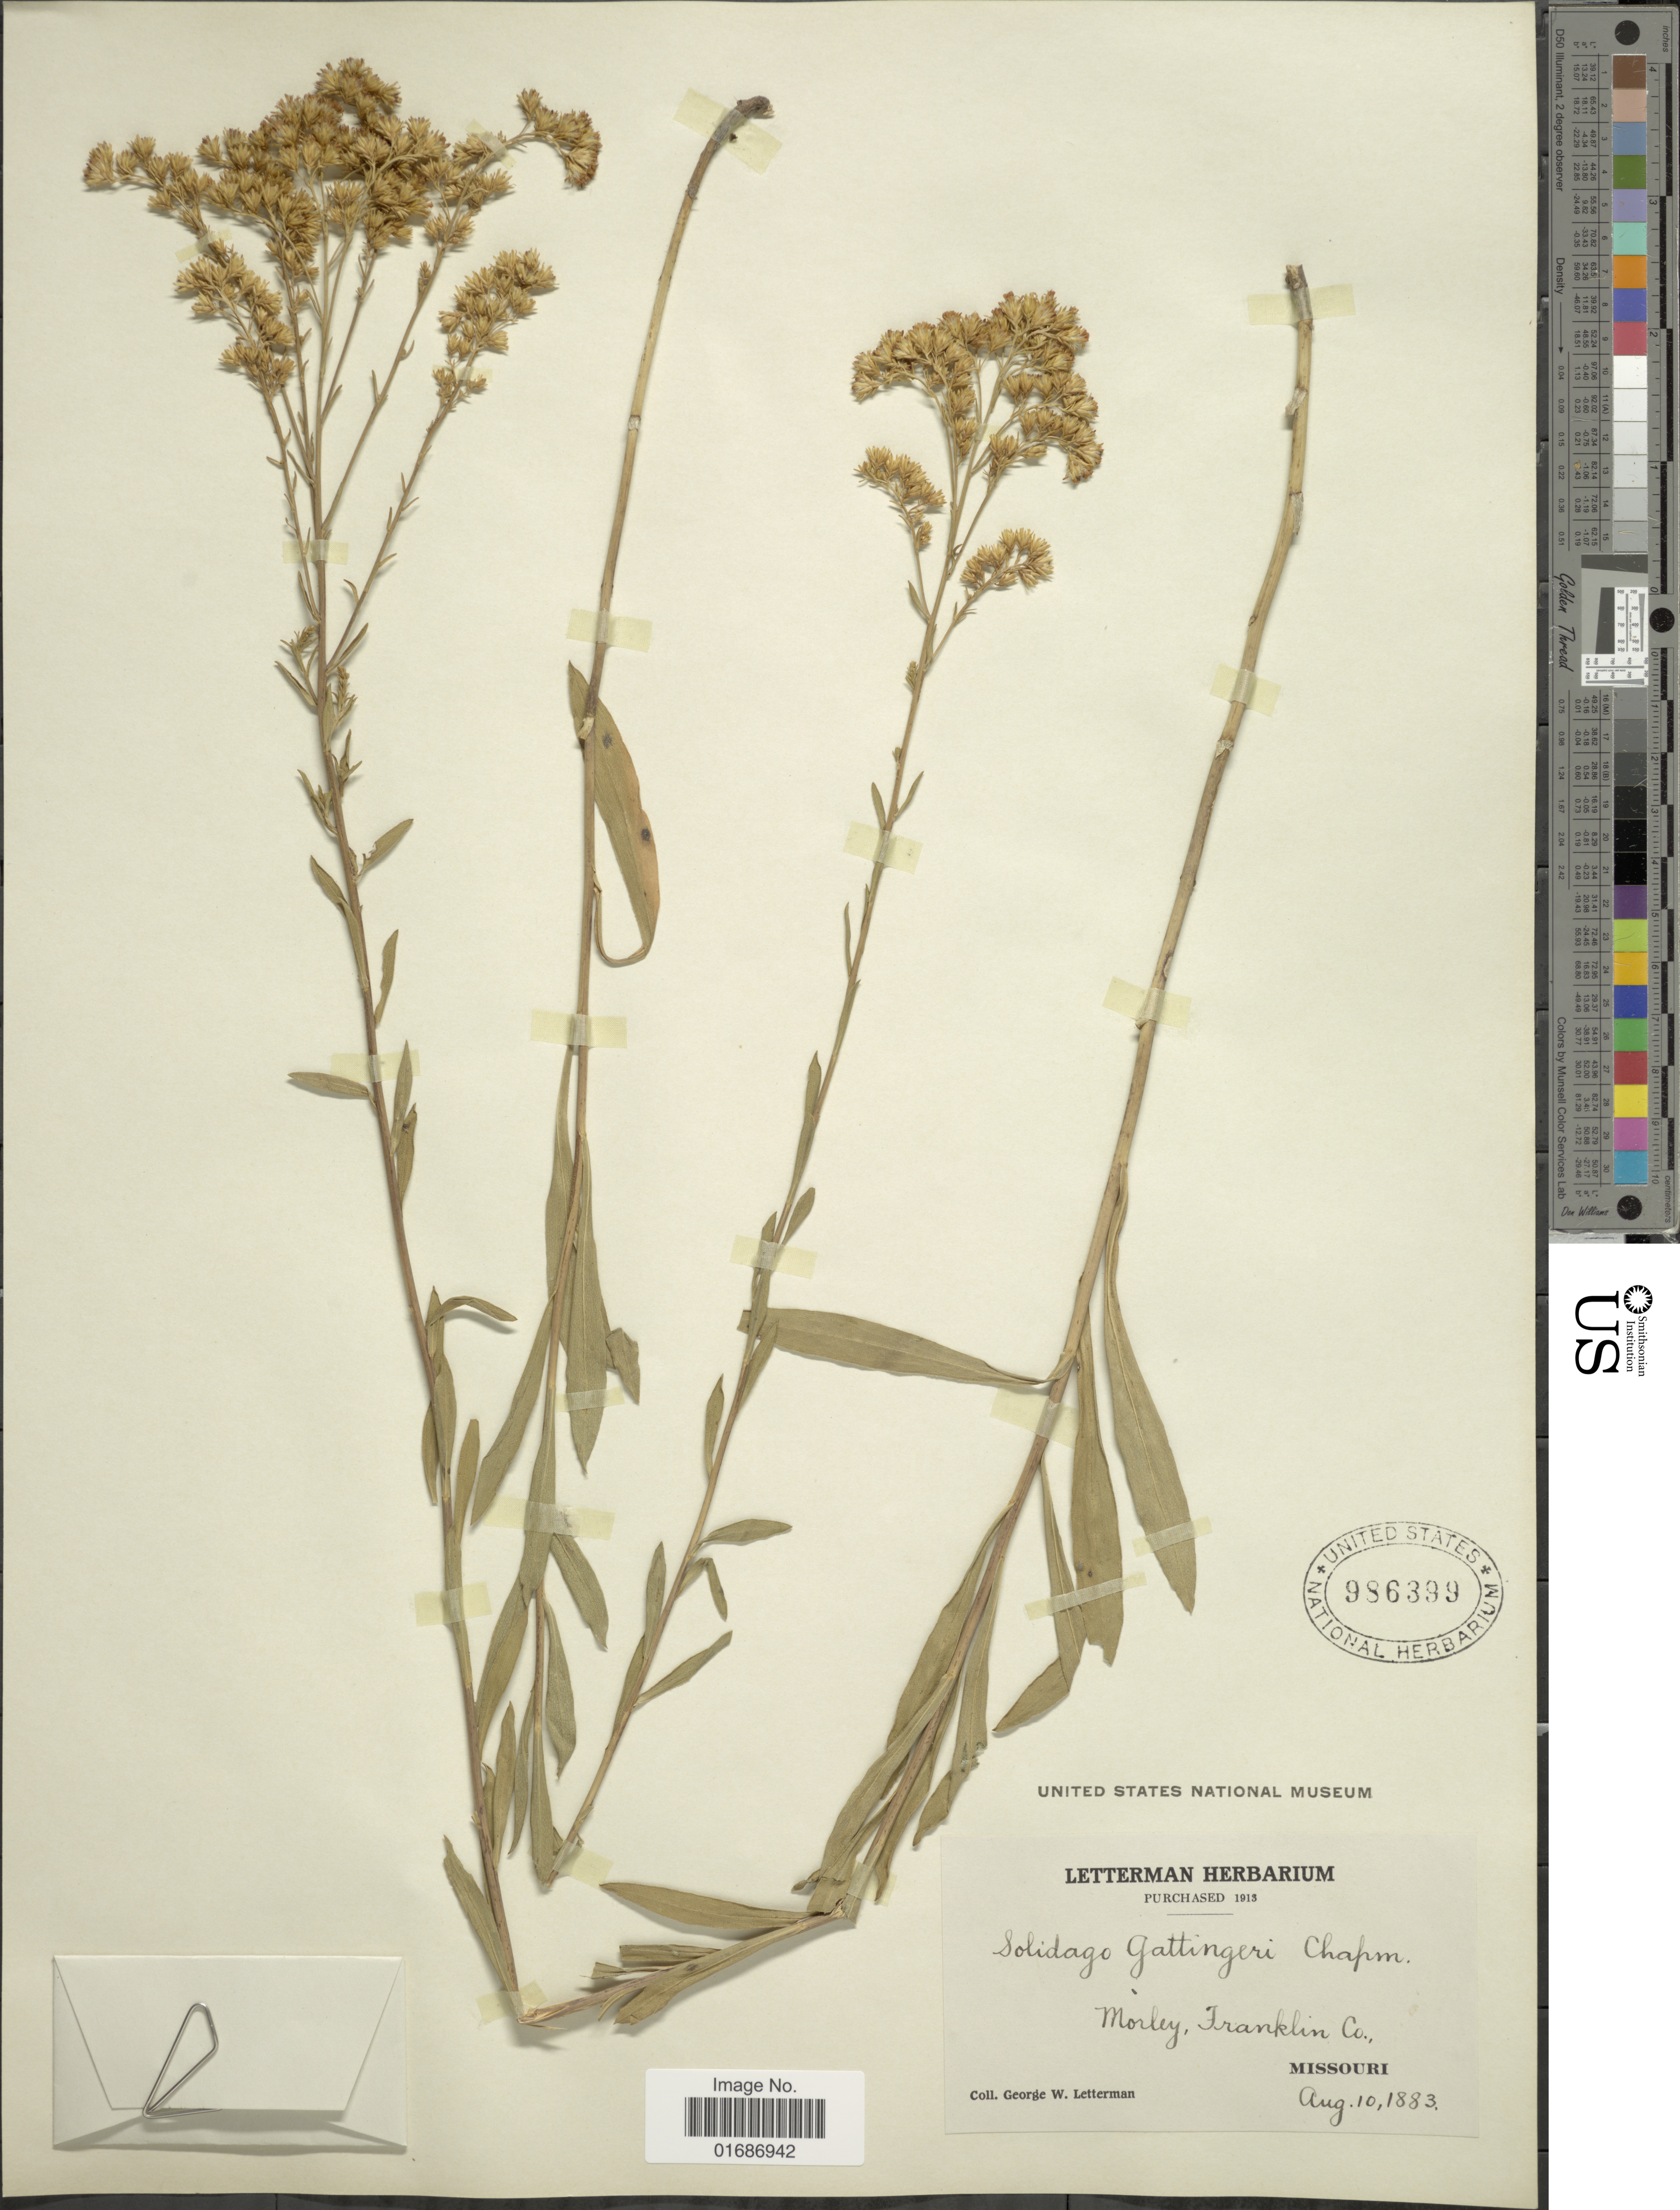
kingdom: Plantae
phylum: Tracheophyta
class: Magnoliopsida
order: Asterales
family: Asteraceae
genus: Solidago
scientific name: Solidago gattingeri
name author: Chapman ex A. Gray & et al. in A. Gray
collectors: G. W. Letterman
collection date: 1883-08-10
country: United States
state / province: Missouri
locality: Morley, Franklin Co.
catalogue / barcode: US 986399